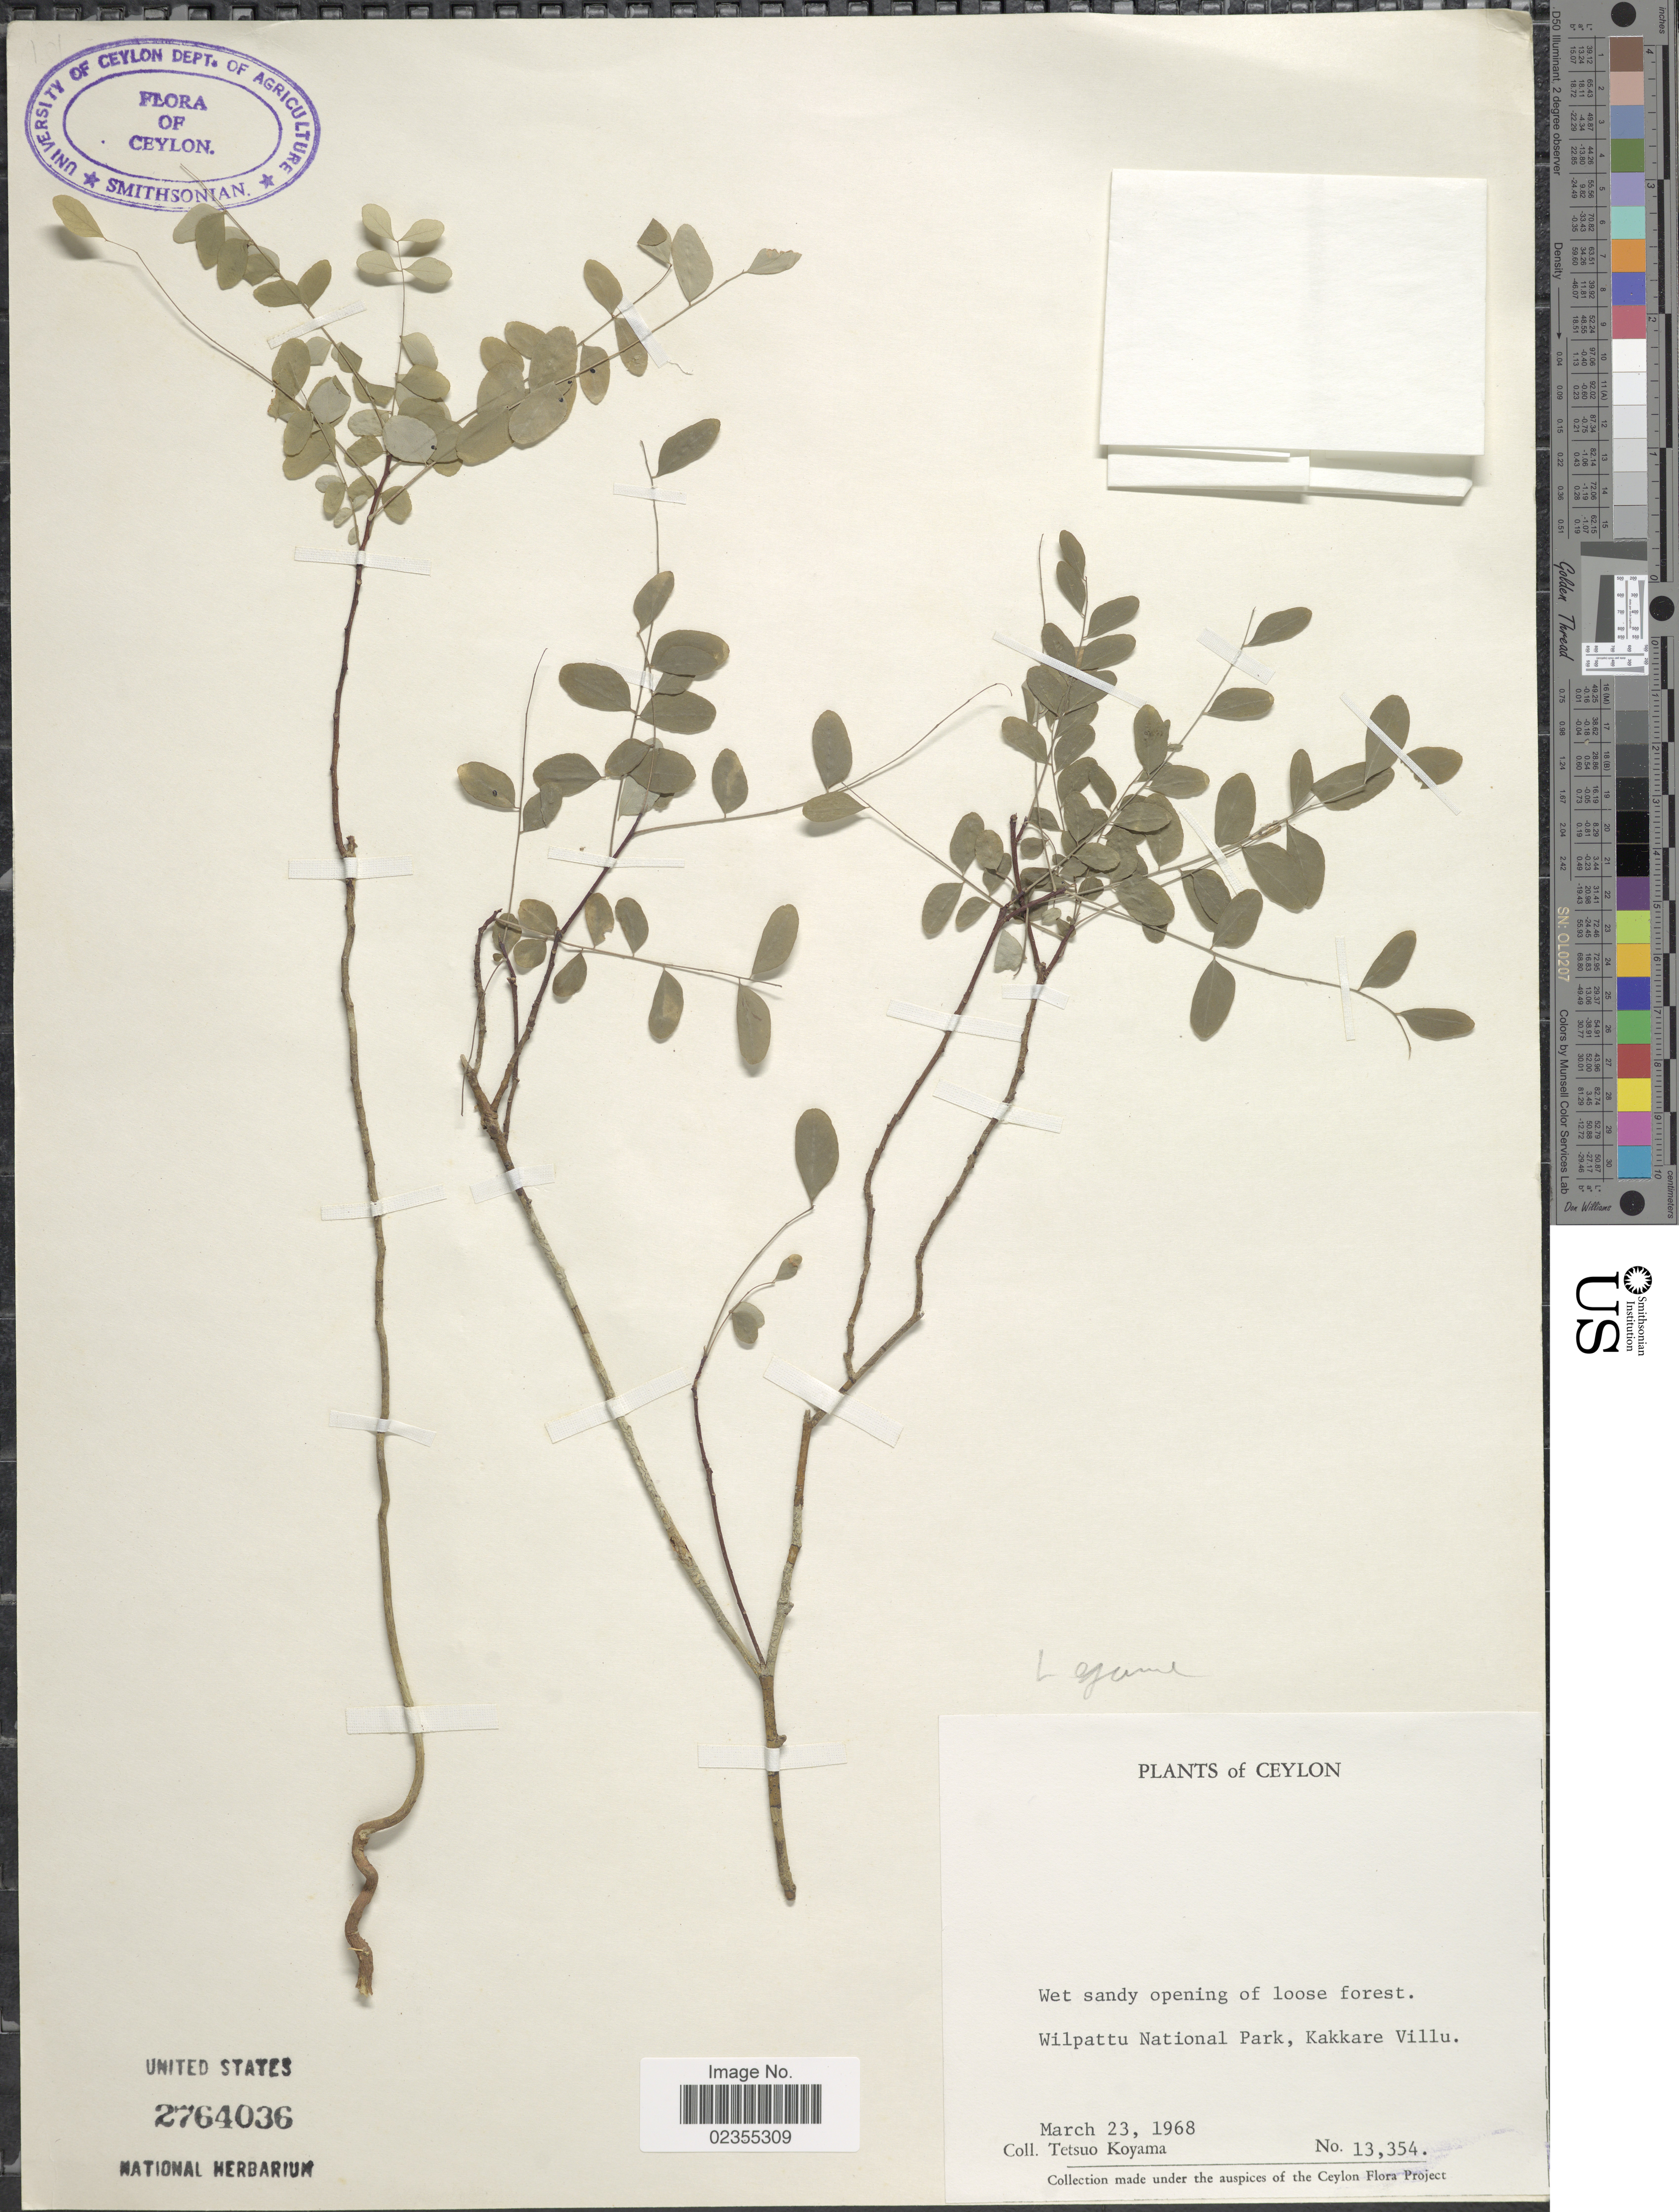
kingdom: Plantae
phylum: Tracheophyta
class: Magnoliopsida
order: Fabales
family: Fabaceae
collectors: T. Koyama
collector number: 13354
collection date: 1968-03-23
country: Sri Lanka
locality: Wilpattu National Park, Kakkare Villu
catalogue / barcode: US 2764036